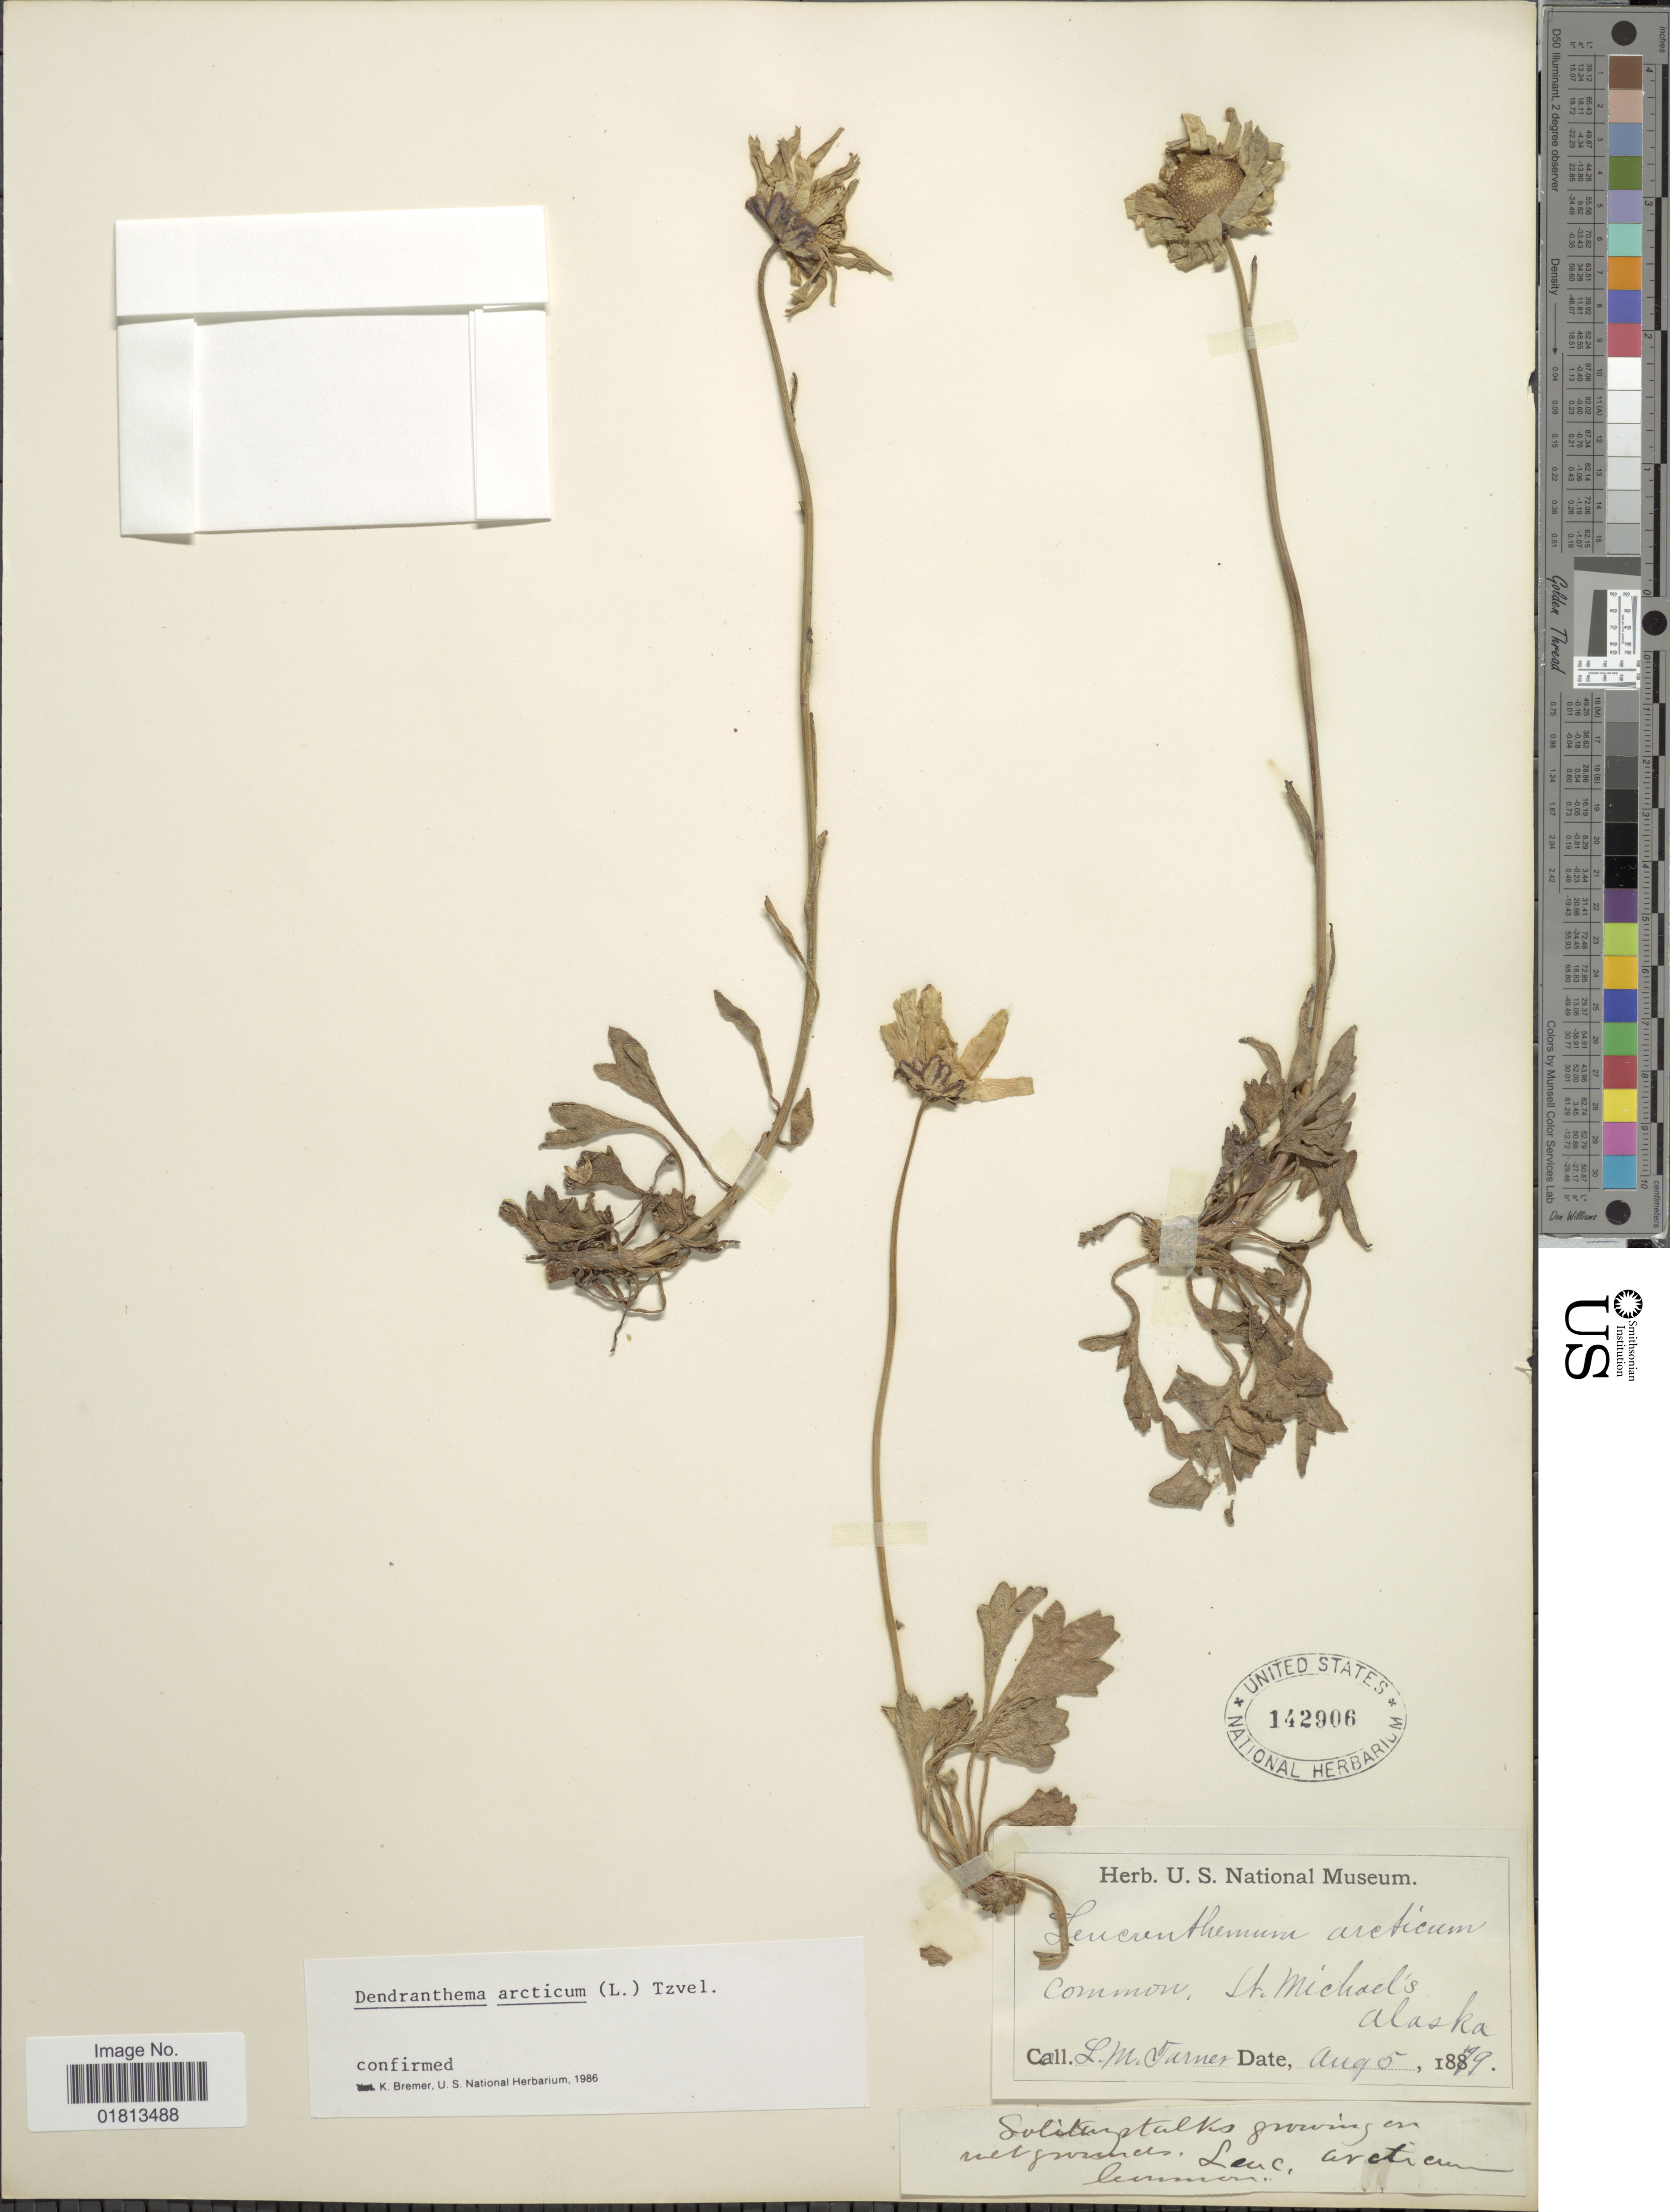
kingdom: Plantae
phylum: Tracheophyta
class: Magnoliopsida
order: Asterales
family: Asteraceae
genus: Dendranthema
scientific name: Dendranthema arcticum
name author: (L.) Tzvelev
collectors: L. M. Turner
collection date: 1899-08-05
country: United States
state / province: Alaska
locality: Common, St. Michael's, Alaska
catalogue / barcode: US 142906